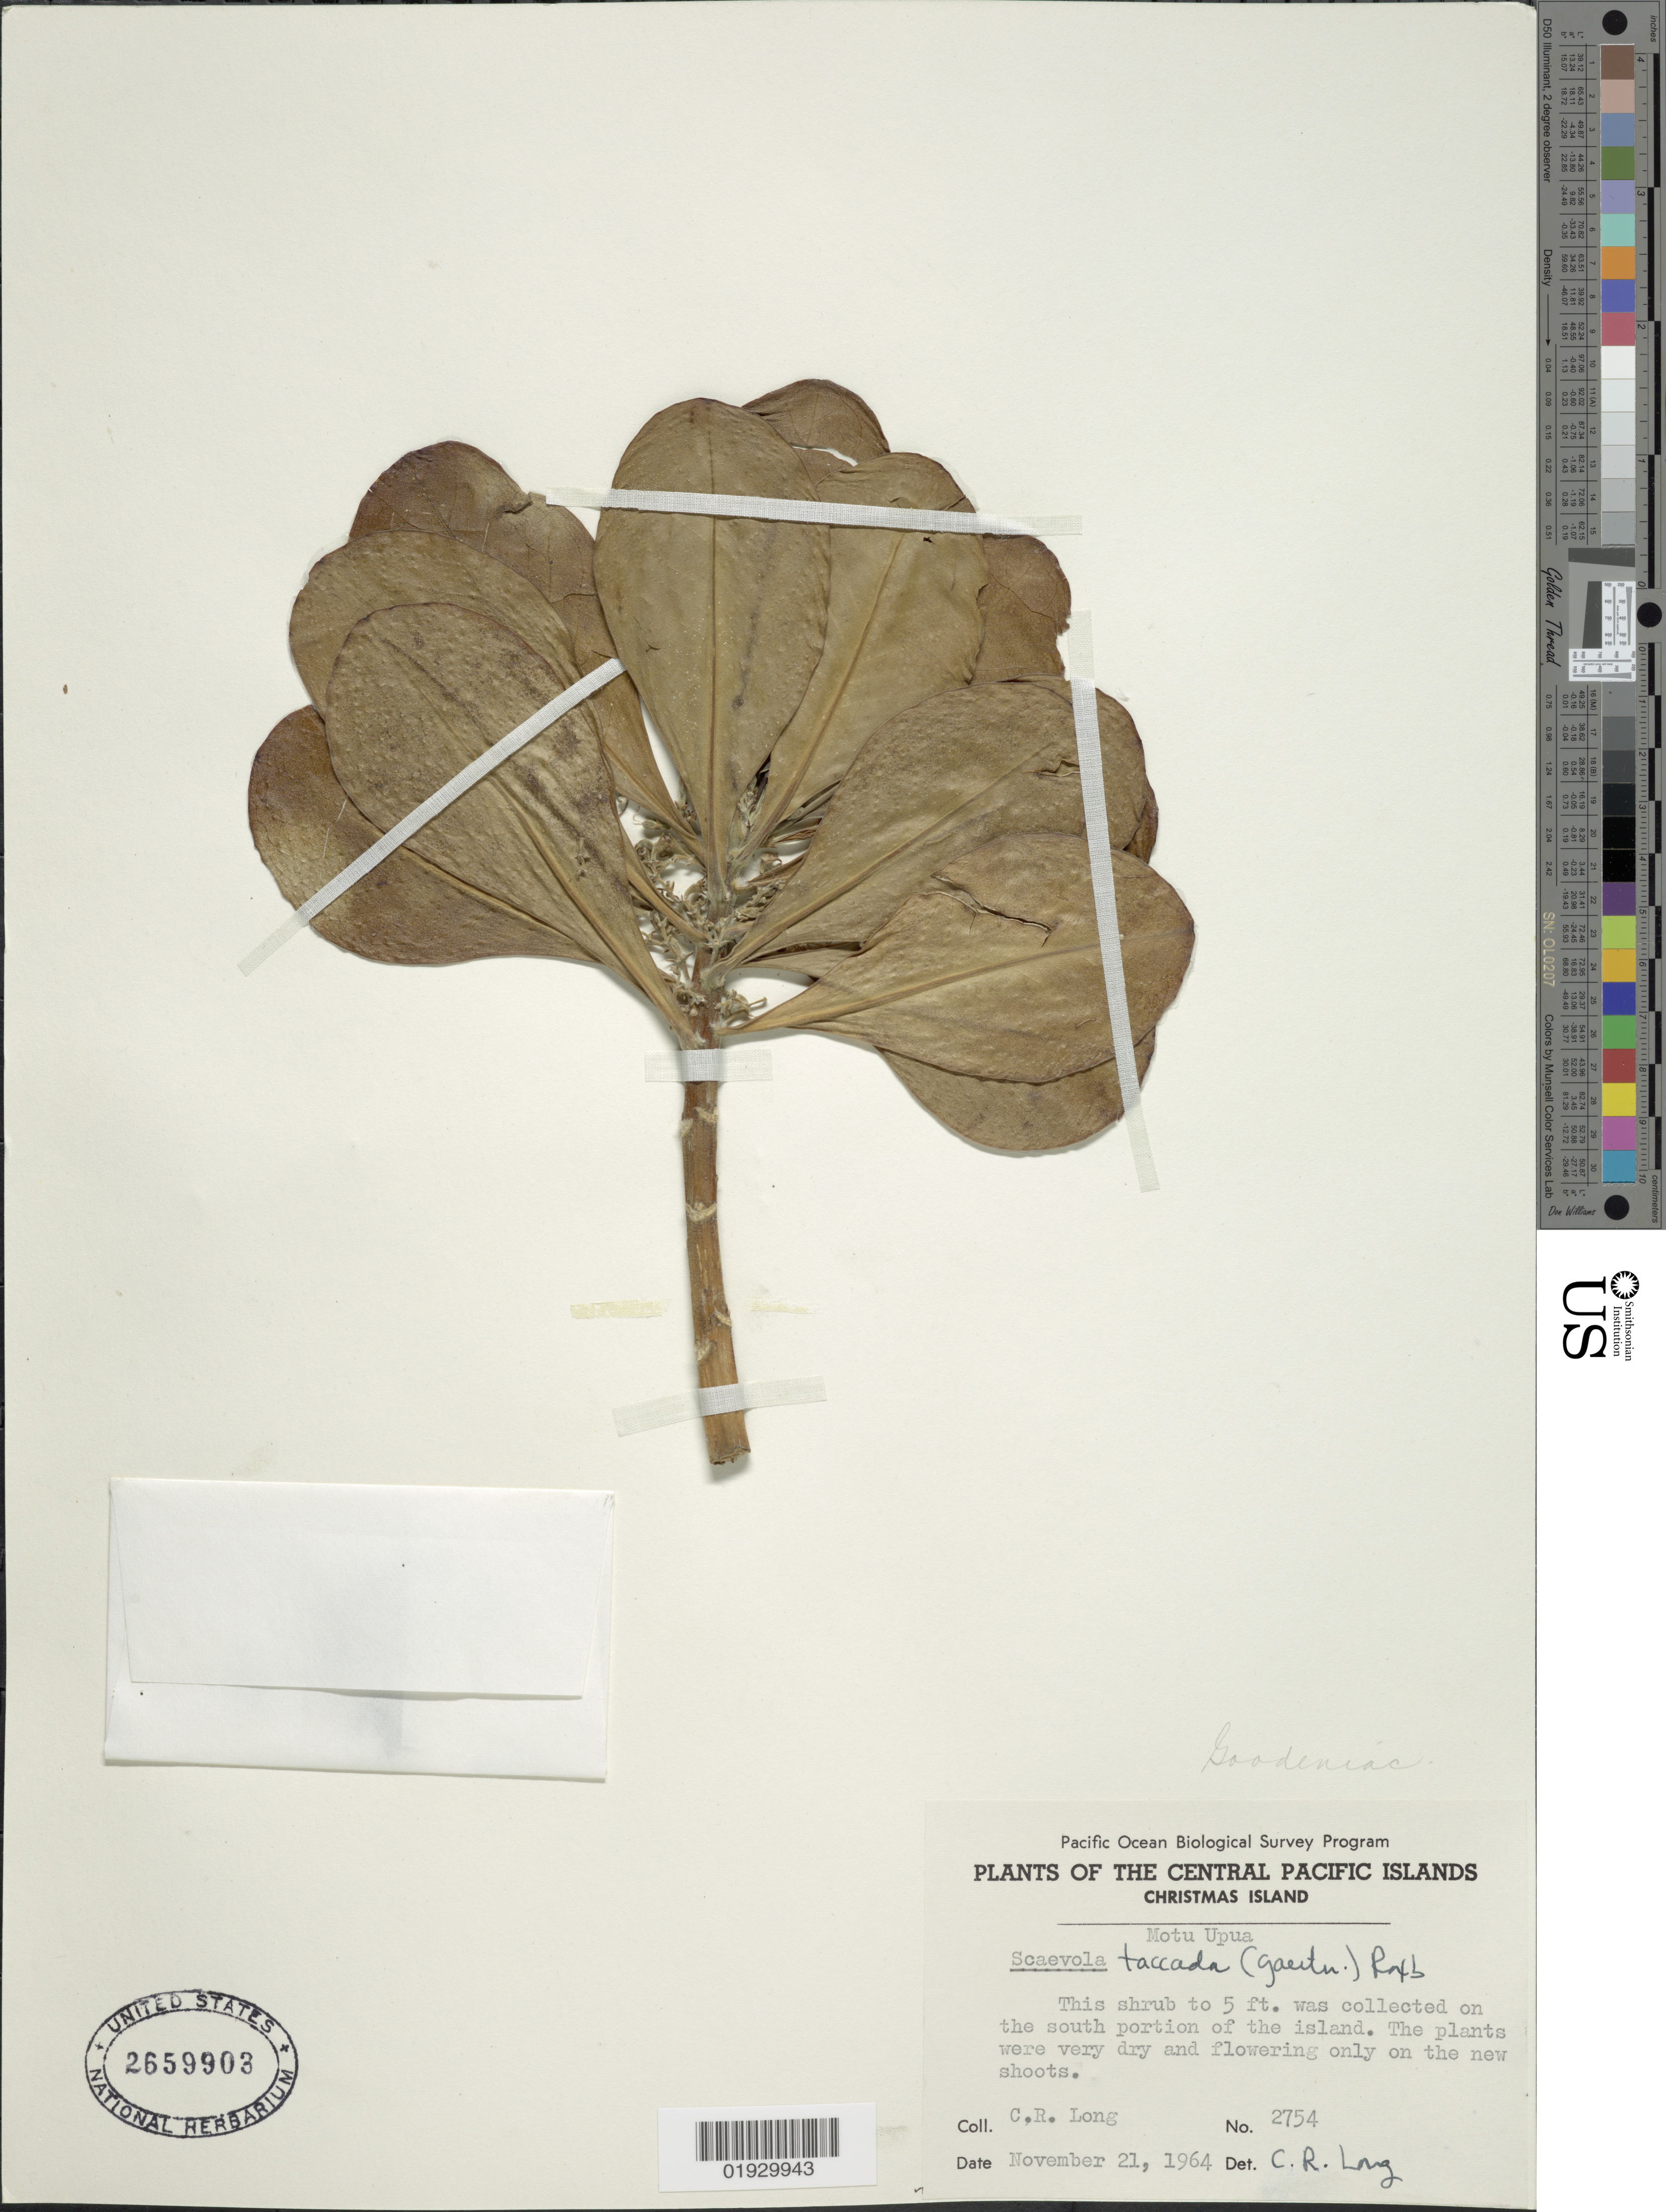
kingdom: Plantae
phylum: Tracheophyta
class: Magnoliopsida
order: Asterales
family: Goodeniaceae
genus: Scaevola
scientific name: Scaevola taccada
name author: (Gaertn.) Roxb.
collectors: C. R. Long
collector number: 2754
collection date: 1964-11-21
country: Australia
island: Christmas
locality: Central Pacific Islands. Christmas Island. Moto Upua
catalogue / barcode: US 2659903